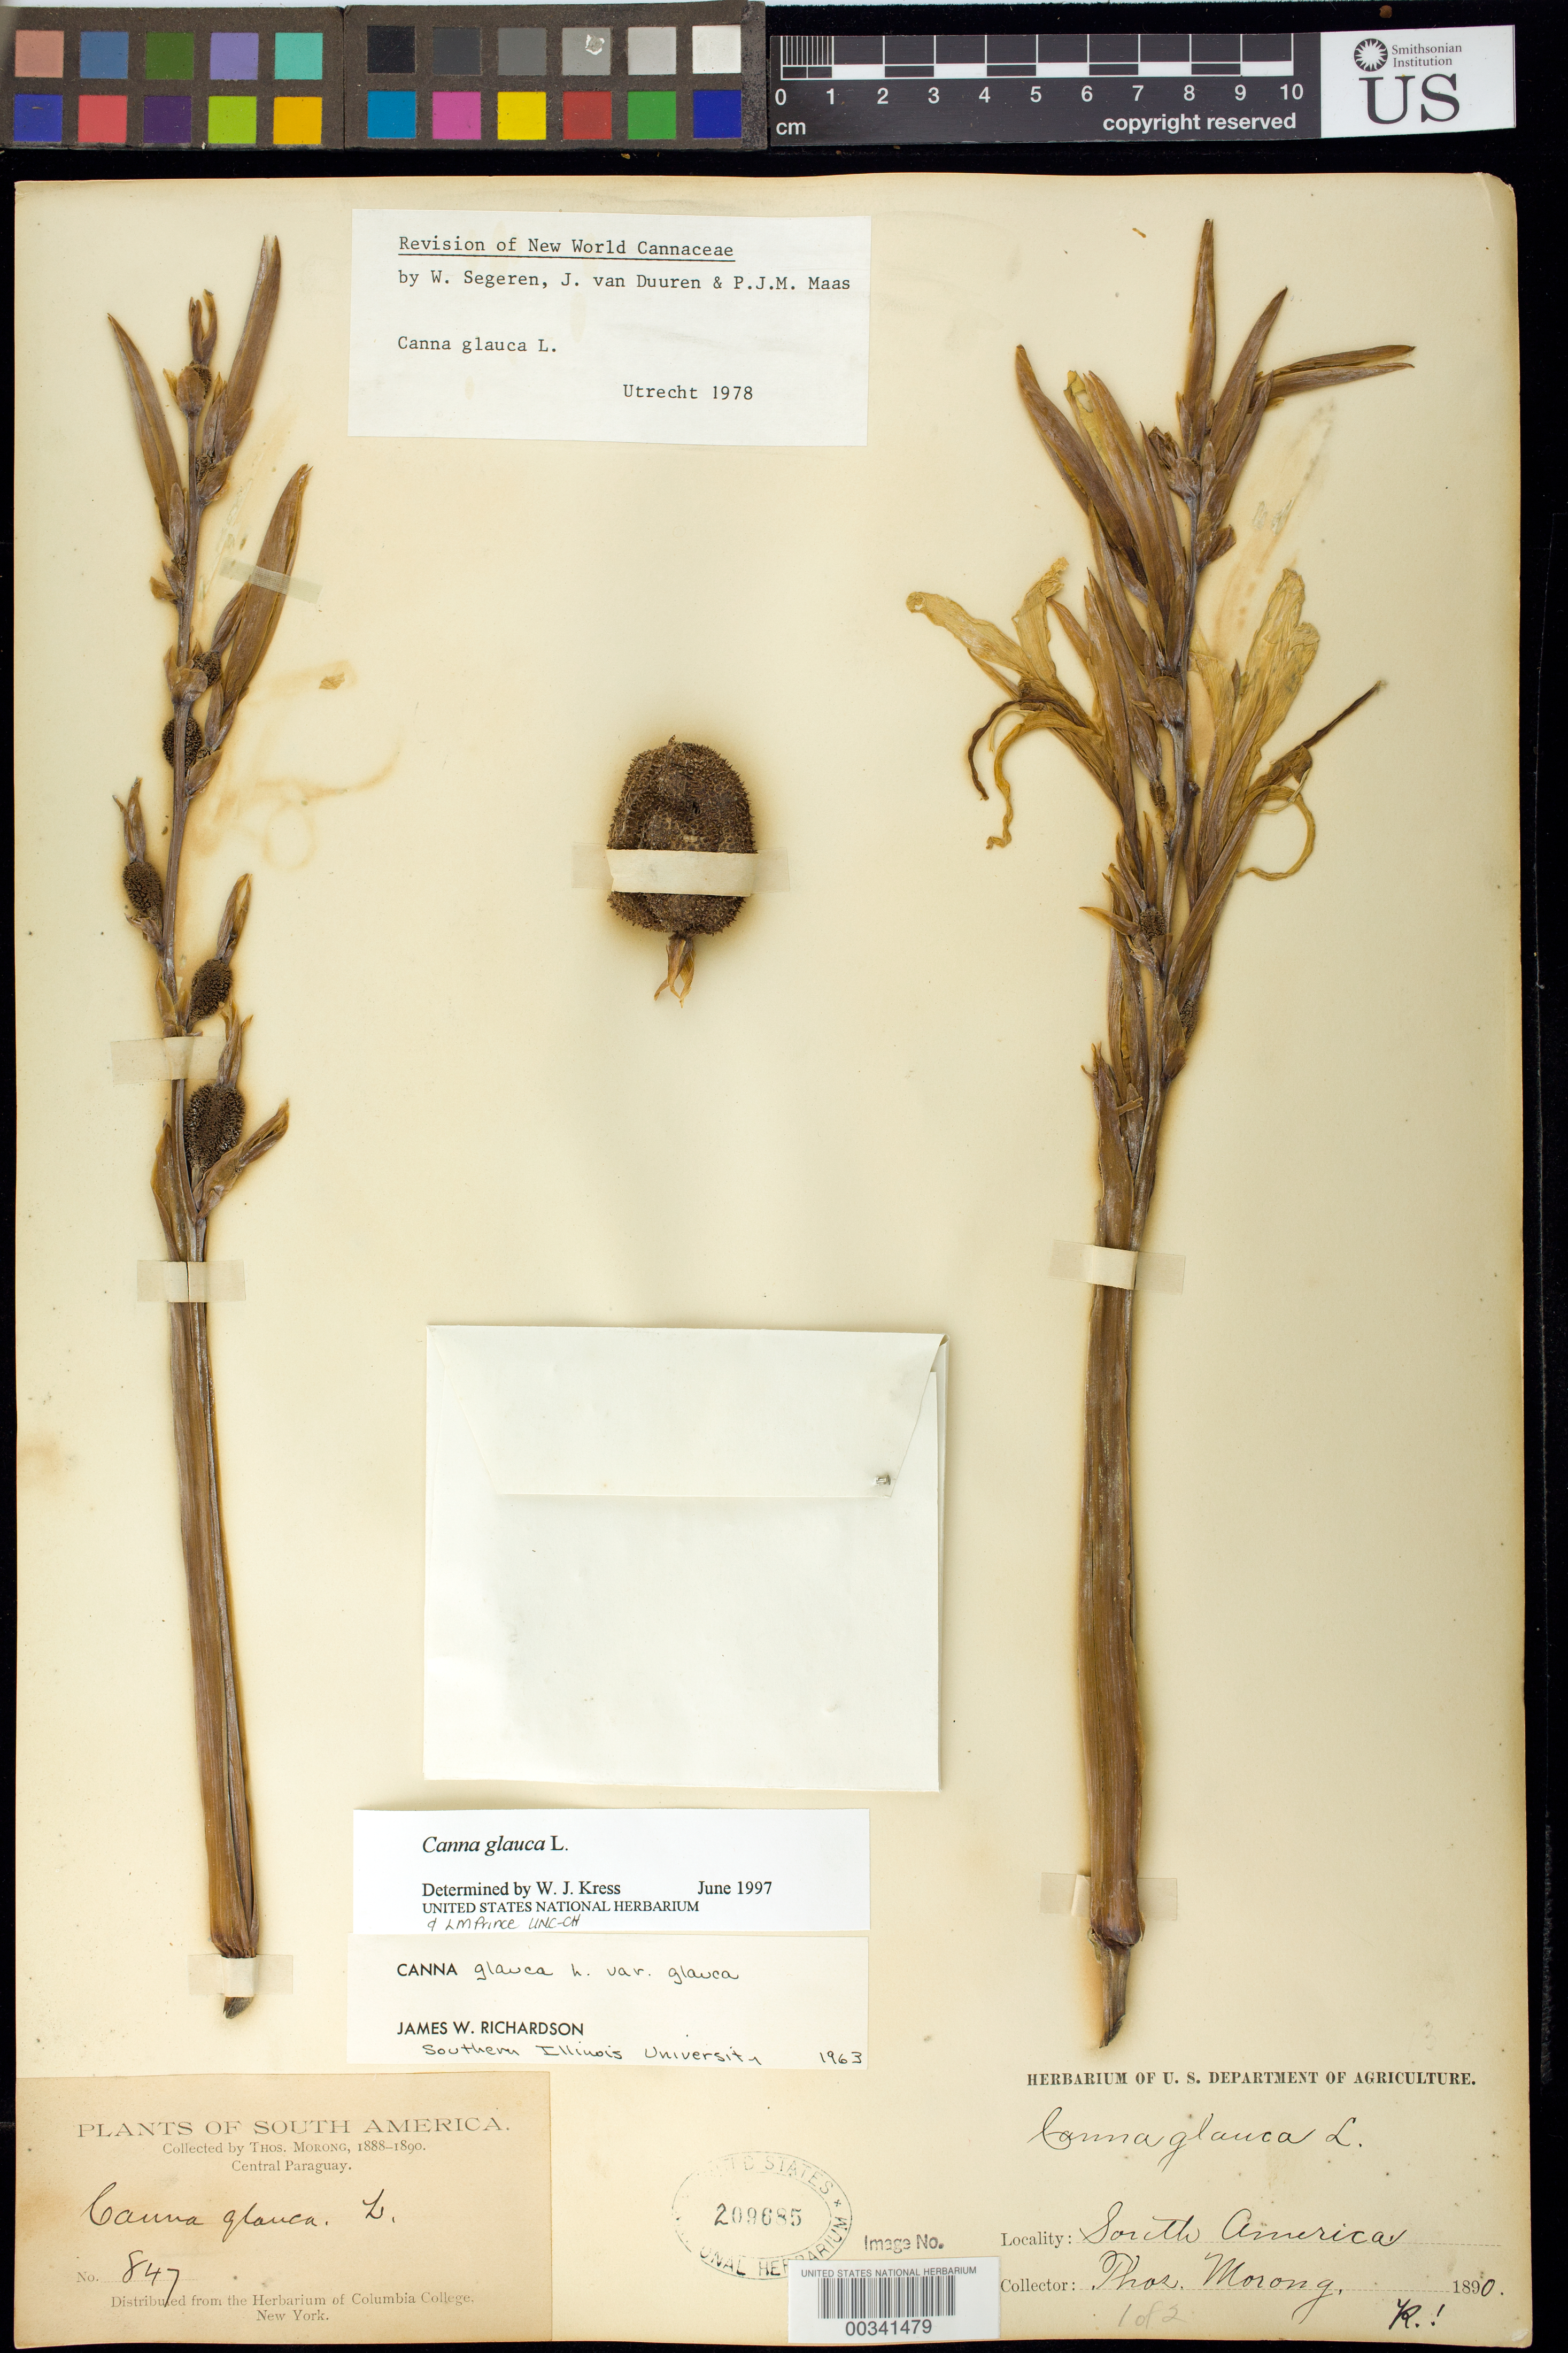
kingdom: Plantae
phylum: Tracheophyta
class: Liliopsida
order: Zingiberales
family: Cannaceae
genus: Canna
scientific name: Canna glauca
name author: L.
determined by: Segeren, W.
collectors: T. Morong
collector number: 847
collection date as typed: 1890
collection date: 1890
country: Paraguay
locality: Central paraguay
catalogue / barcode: US 209685